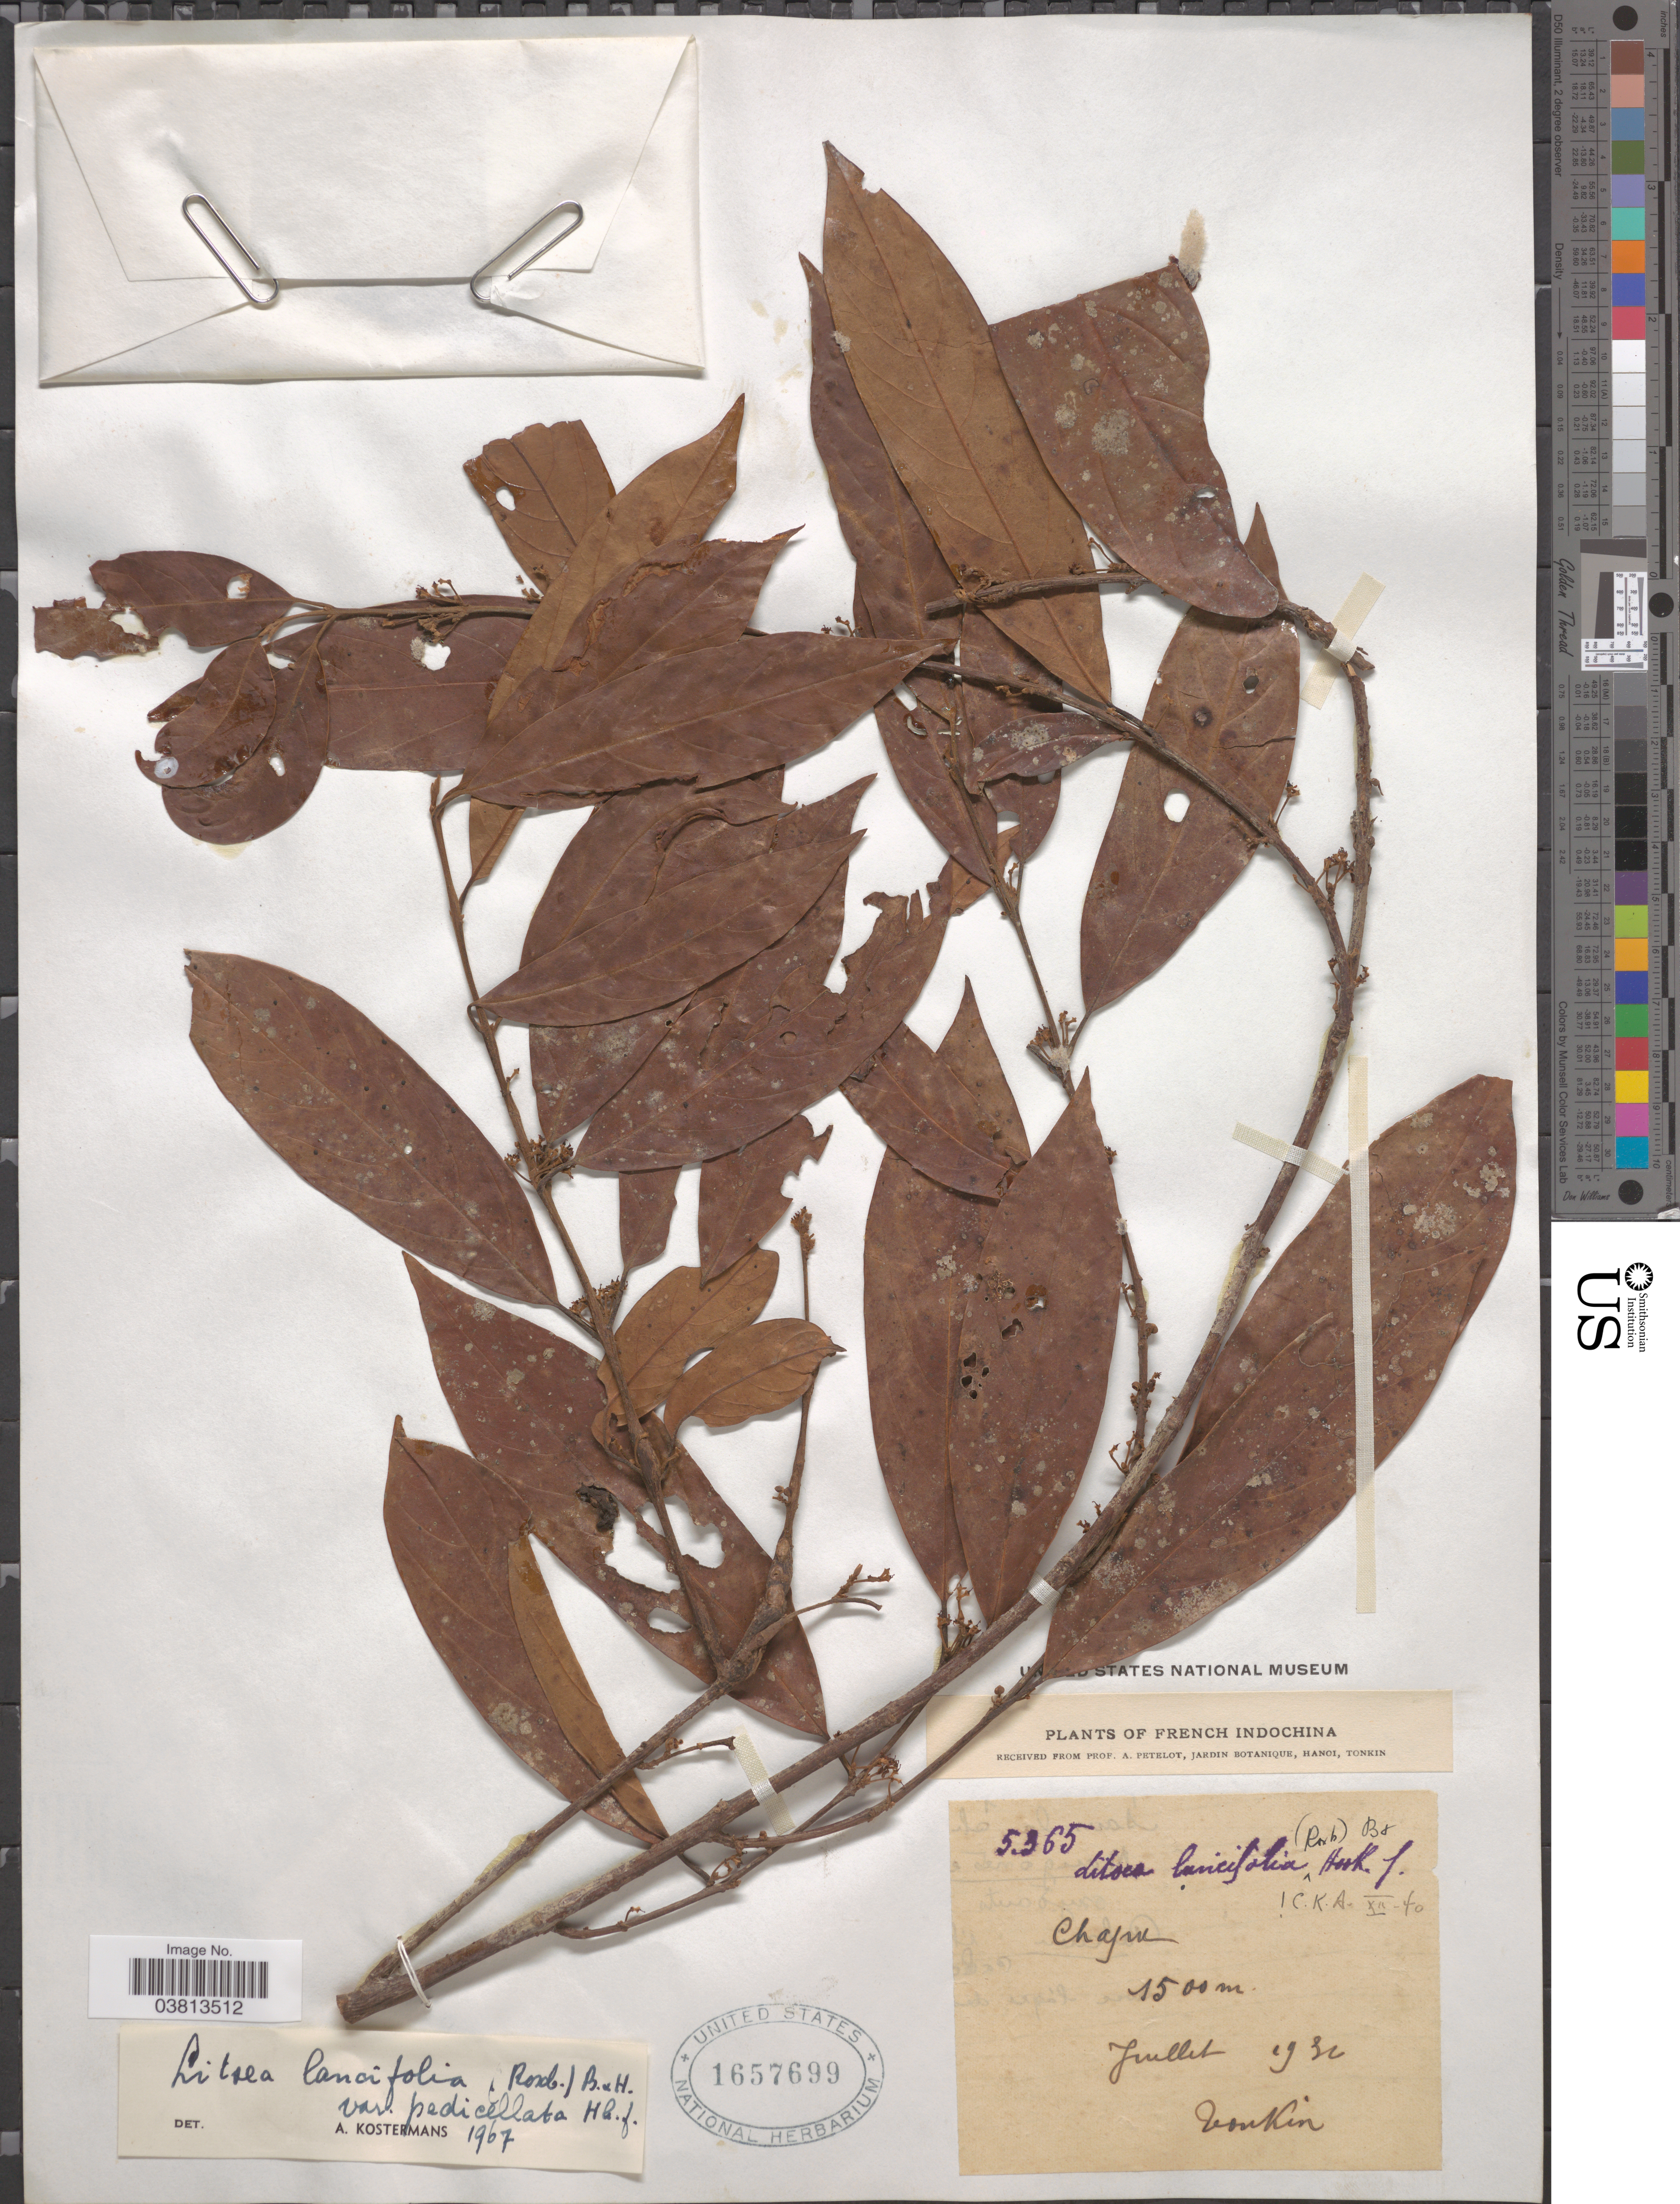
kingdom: Plantae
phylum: Tracheophyta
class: Magnoliopsida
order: Laurales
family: Lauraceae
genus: Litsea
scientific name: Litsea lancifolia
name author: (Roxb.) Benth. & Hook. f. ex Villar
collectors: P. A. Pételot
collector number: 5365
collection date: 1931-07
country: Vietnam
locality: French Indochina. Chapa.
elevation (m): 1500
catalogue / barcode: US 1657699